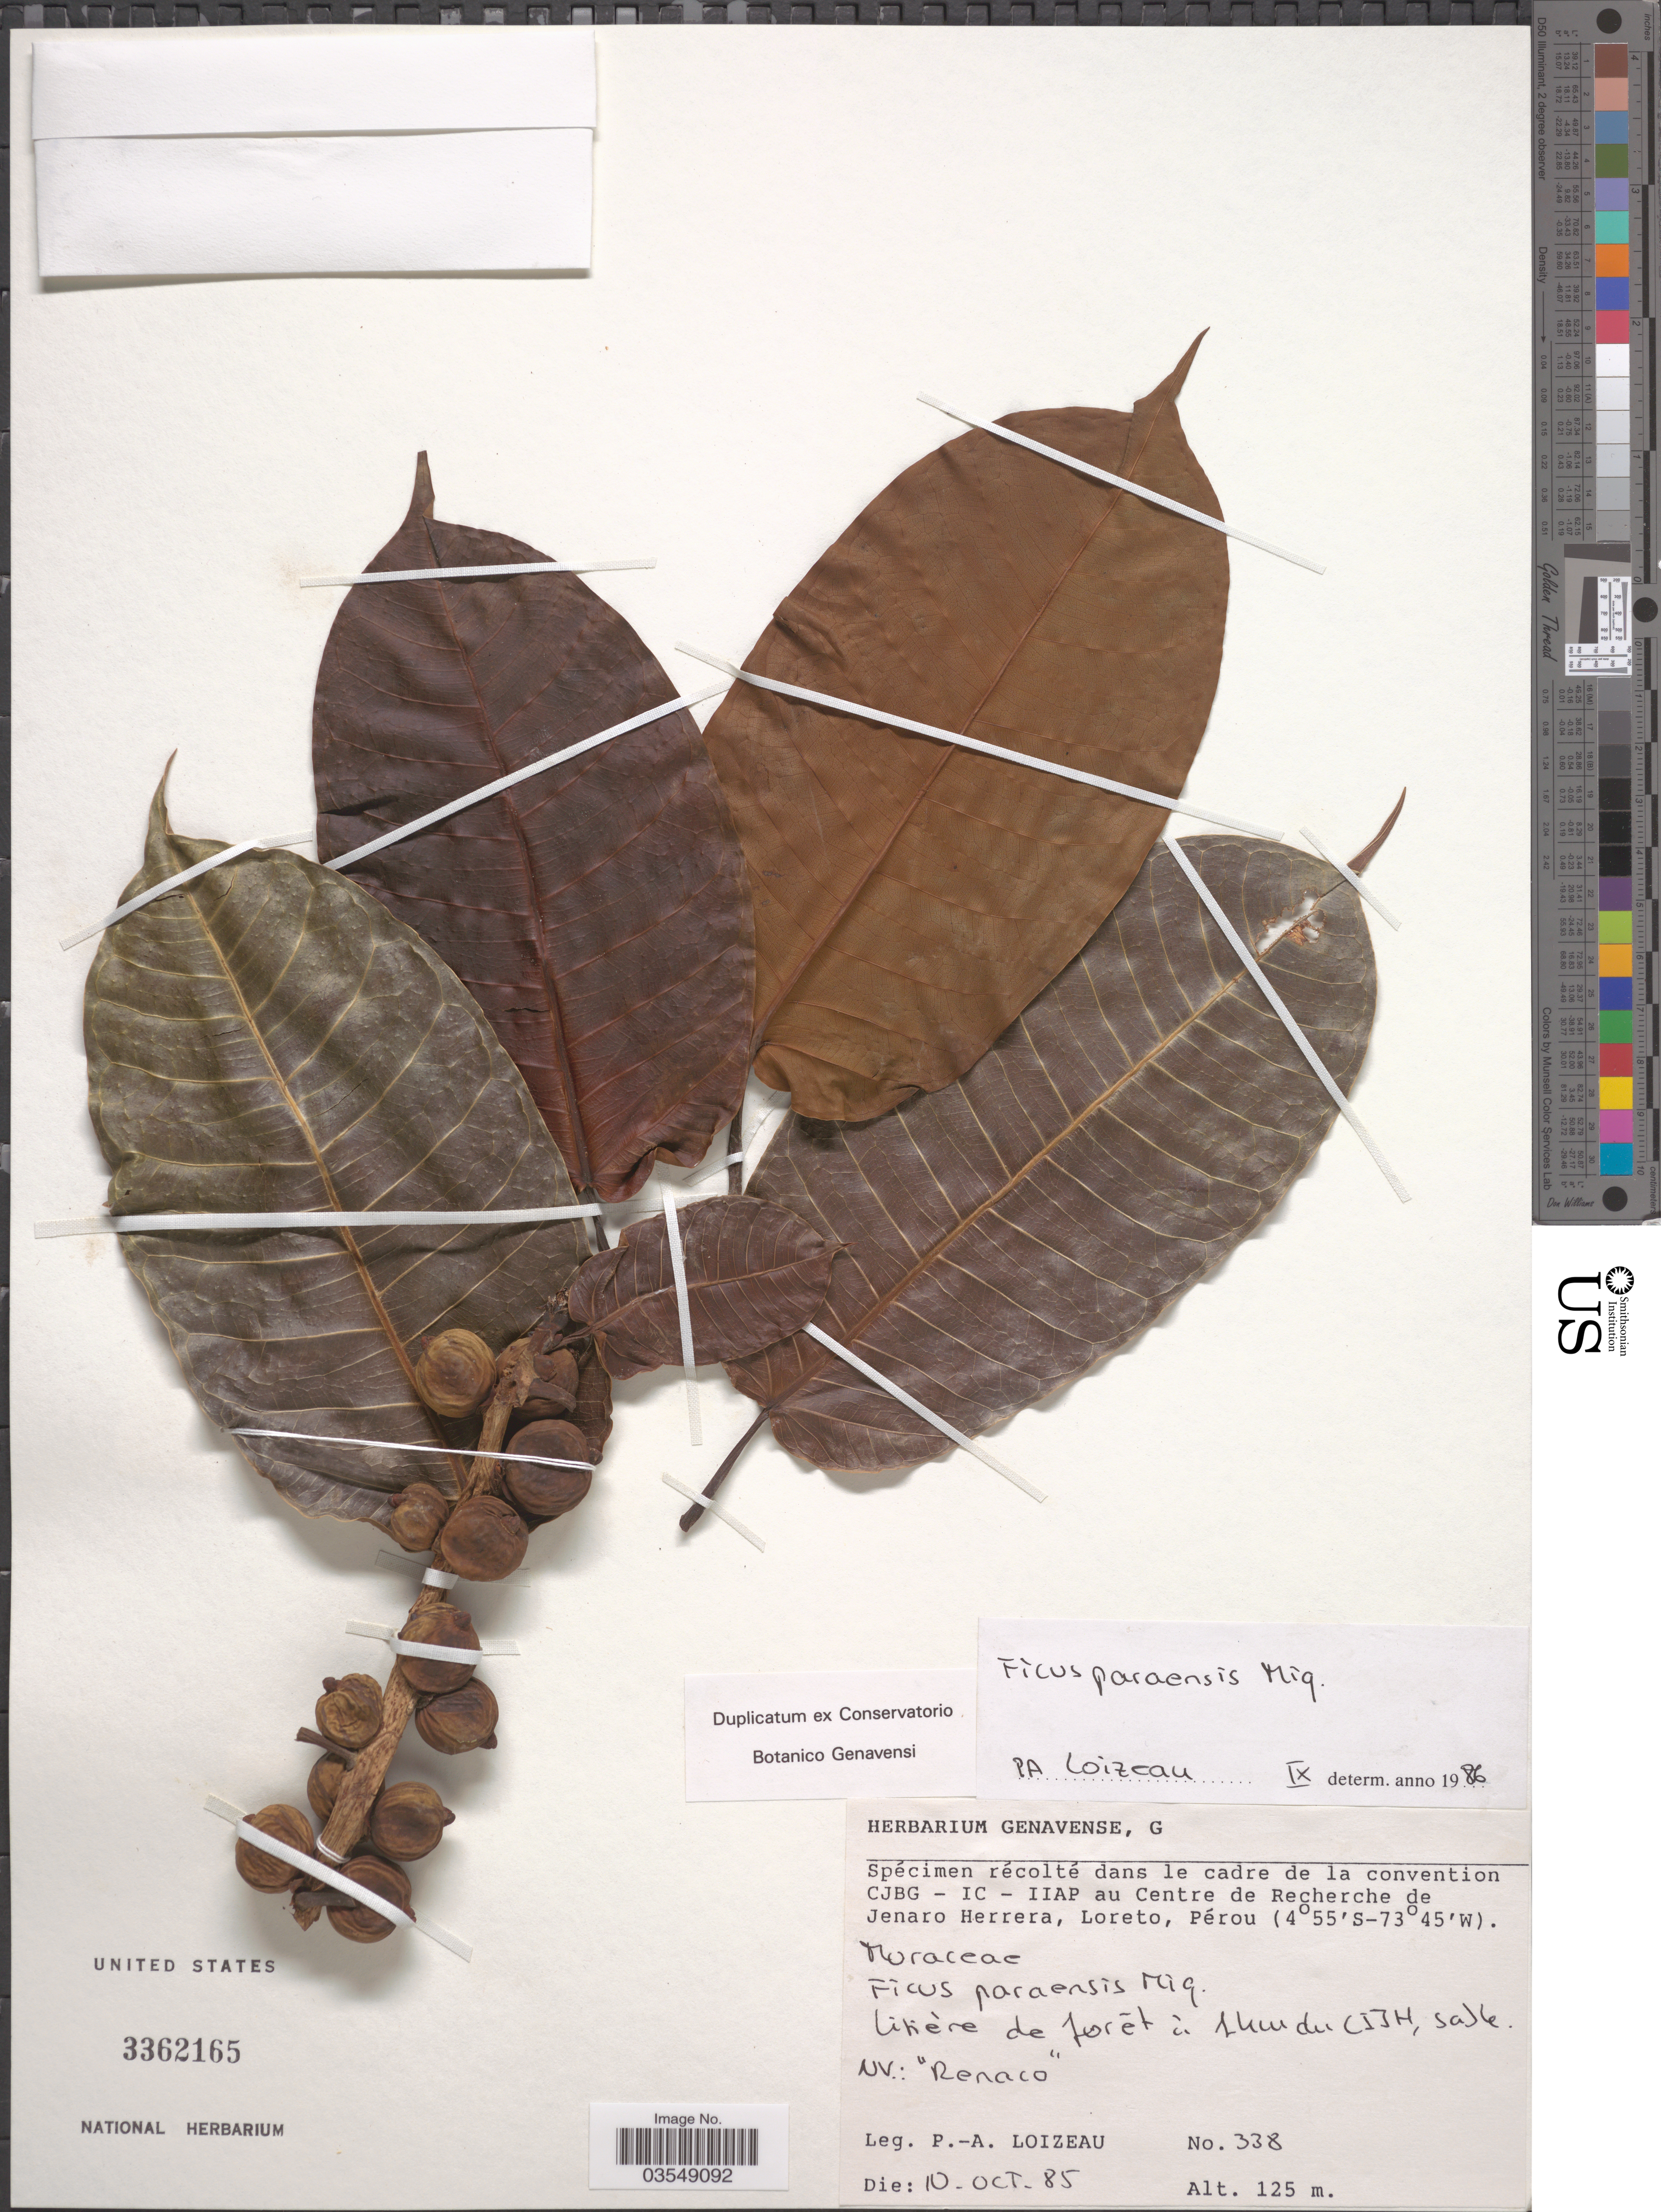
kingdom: Plantae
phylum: Tracheophyta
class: Magnoliopsida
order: Rosales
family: Moraceae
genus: Ficus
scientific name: Ficus paraensis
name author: (Miq.) Miq.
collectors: P. Loizeau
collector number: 338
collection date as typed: Transcribed d/m/y: 10/10/85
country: Peru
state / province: Loreto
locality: Dans le cadre de la convention CJBG - IC - IIAP au Centre de Recherche de Jenaro Herrera.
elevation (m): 125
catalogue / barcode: US 3362165